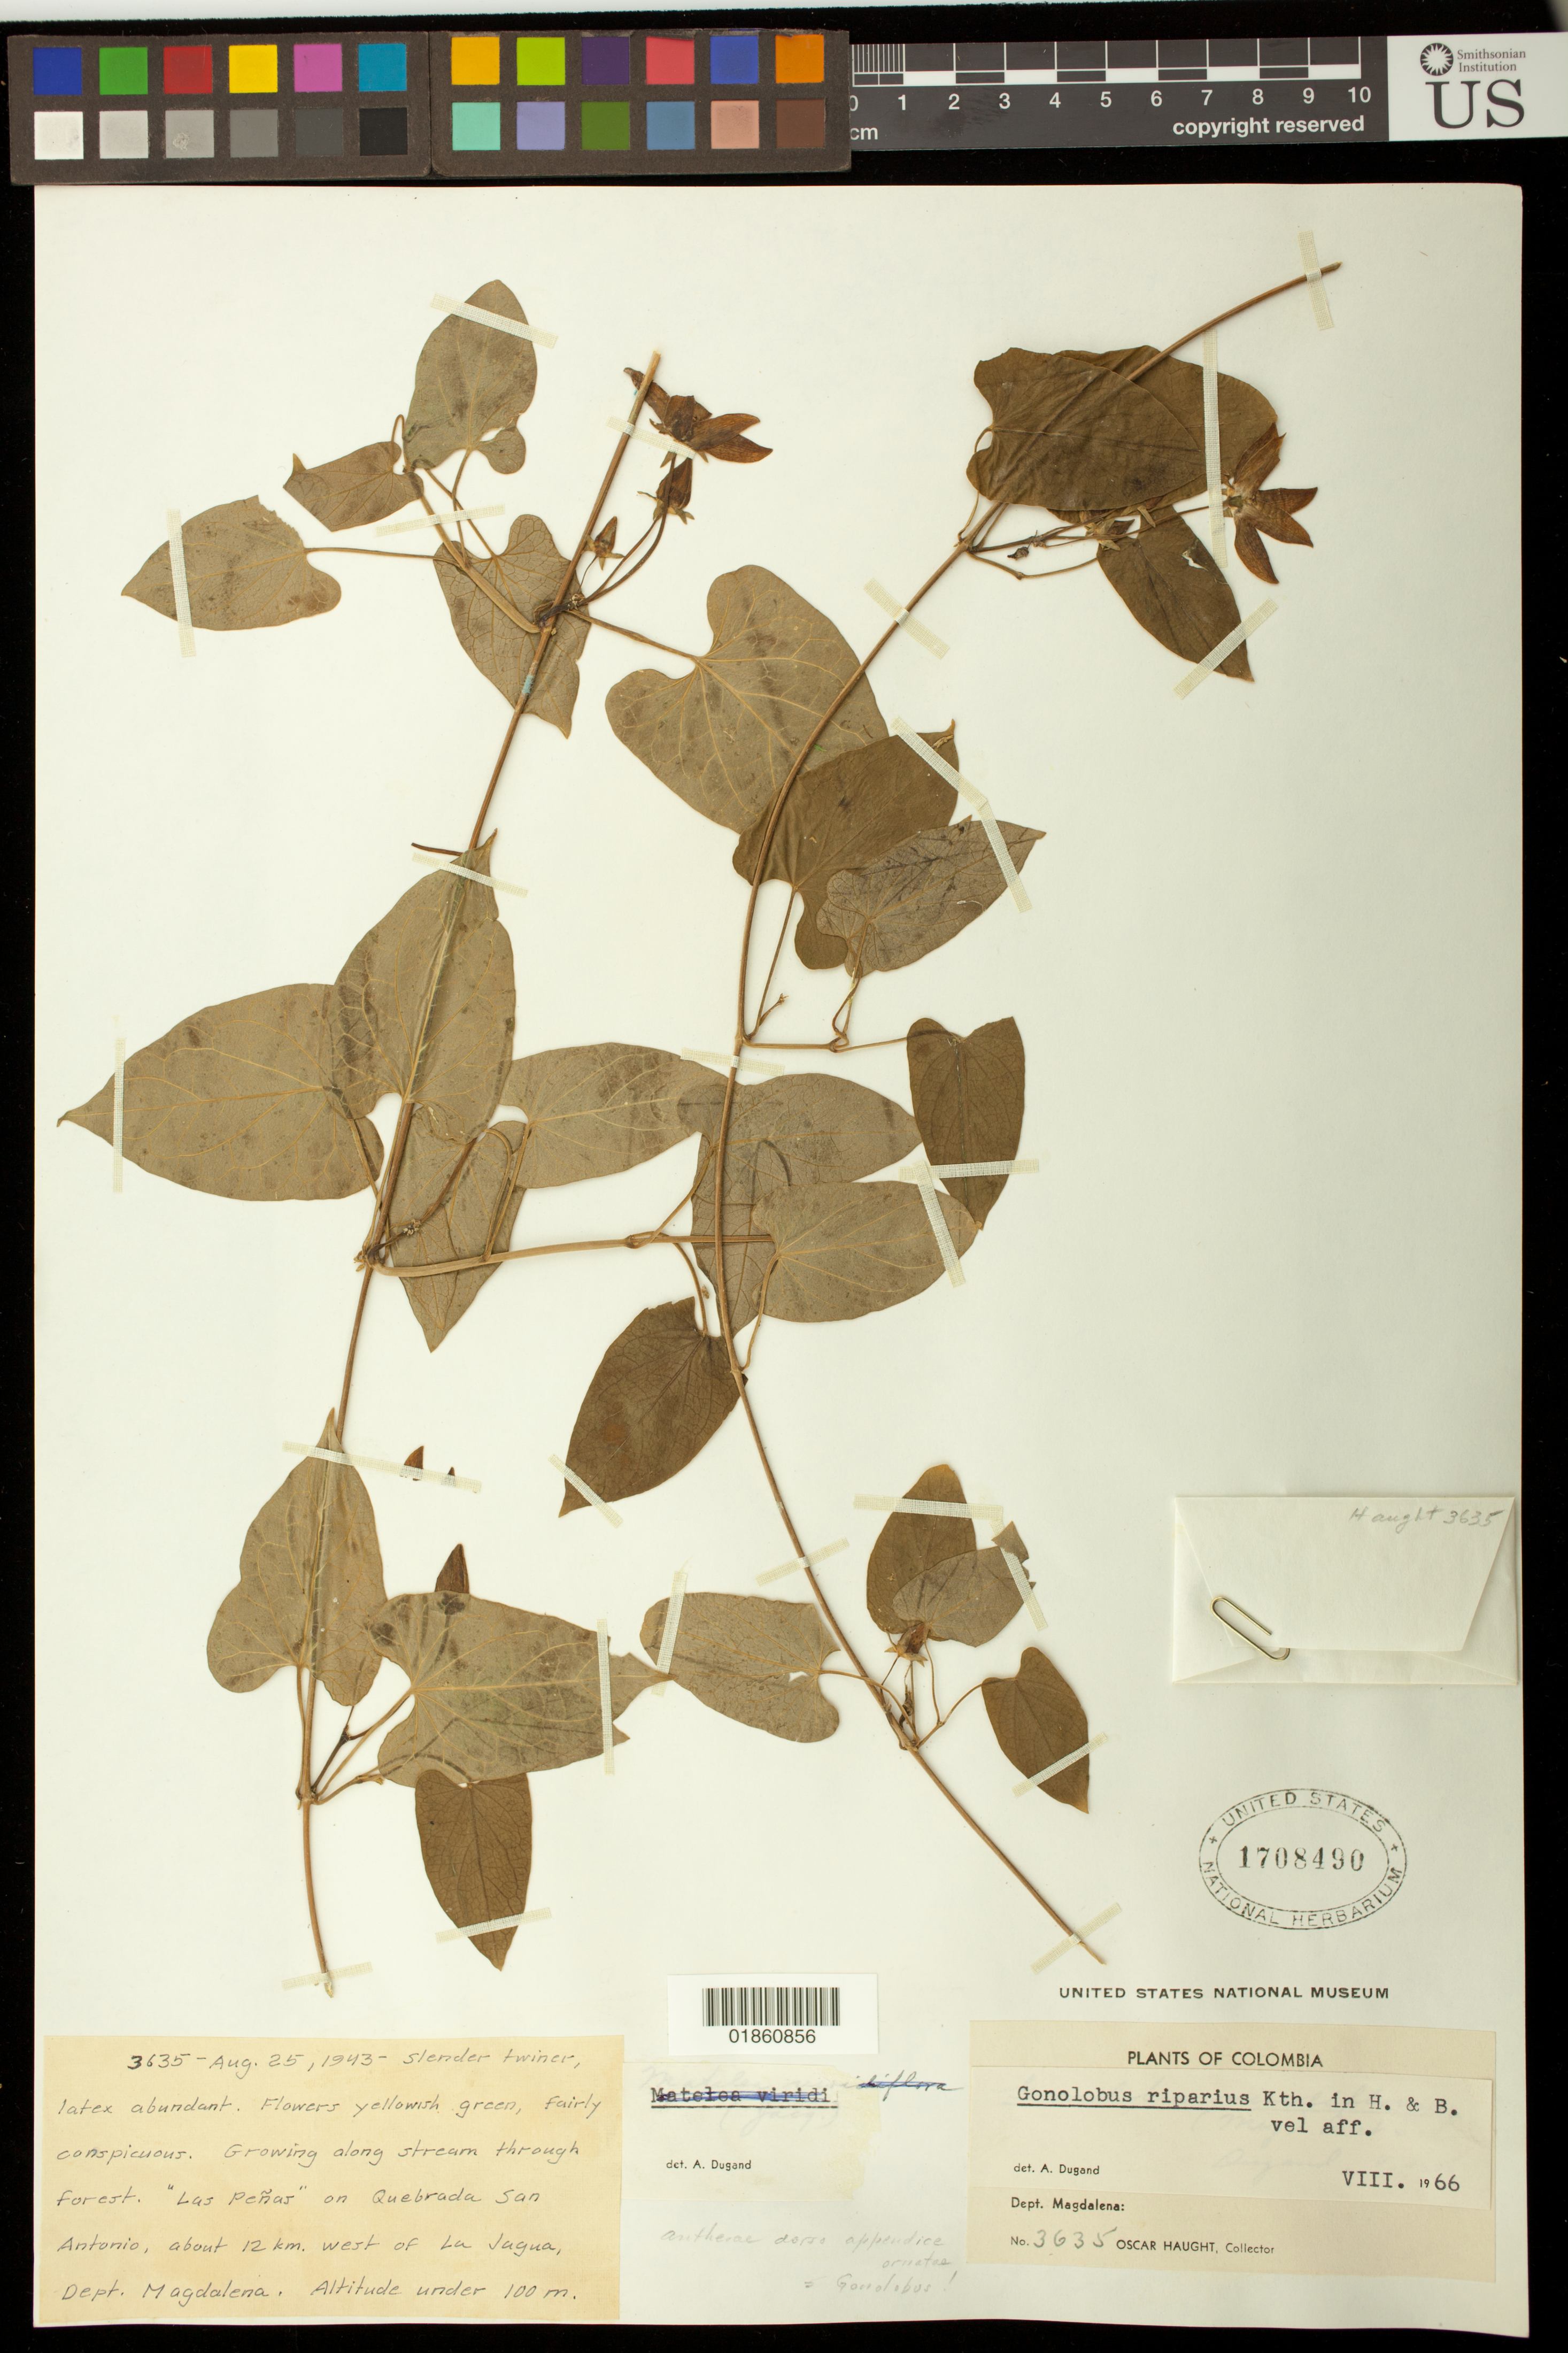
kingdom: Plantae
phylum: Tracheophyta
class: Magnoliopsida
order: Gentianales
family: Apocynaceae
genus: Gonolobus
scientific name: Gonolobus riparius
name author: Kunth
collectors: O. Haught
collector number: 3635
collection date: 1943-08-25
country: Colombia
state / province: Magdalena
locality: Las Penas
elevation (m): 0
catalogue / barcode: US 1708490